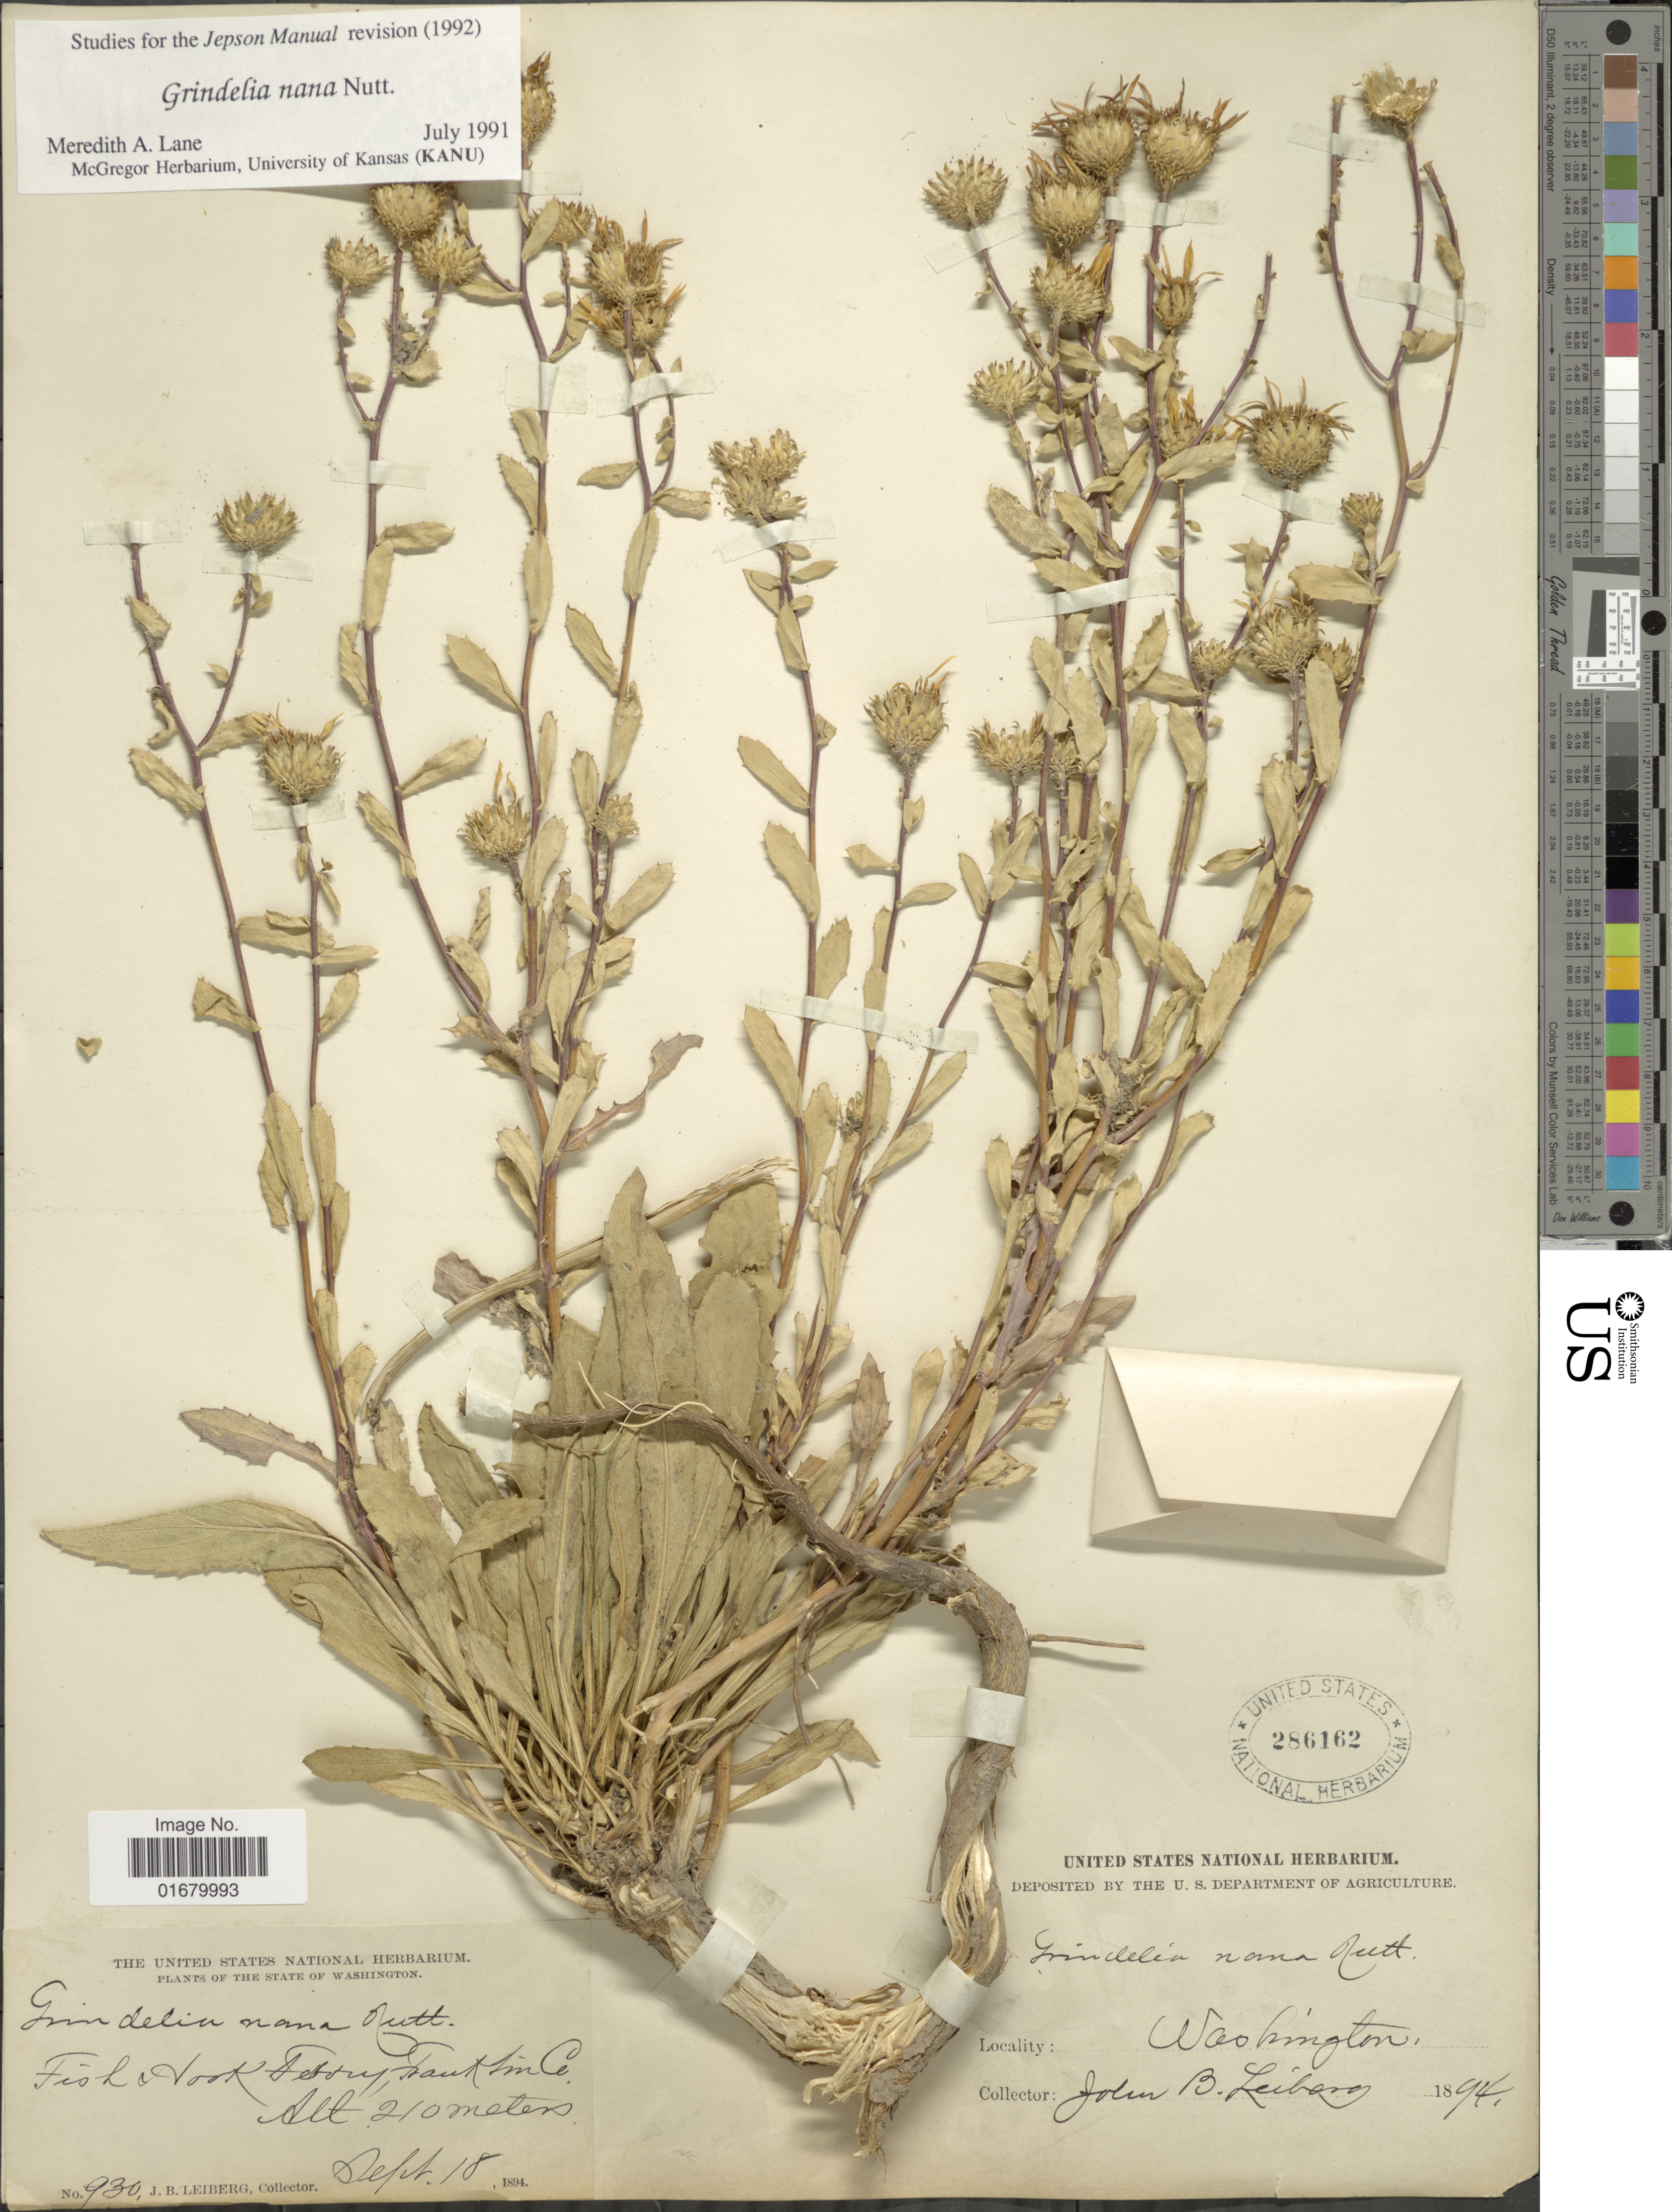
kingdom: Plantae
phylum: Tracheophyta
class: Magnoliopsida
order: Asterales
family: Asteraceae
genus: Grindelia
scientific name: Grindelia nana var. nana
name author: Nutt.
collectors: J. B. Leiberg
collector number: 930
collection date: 1984-09-18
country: United States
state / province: Washington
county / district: Franklin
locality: Fish Hook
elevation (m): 210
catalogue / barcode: US 286162